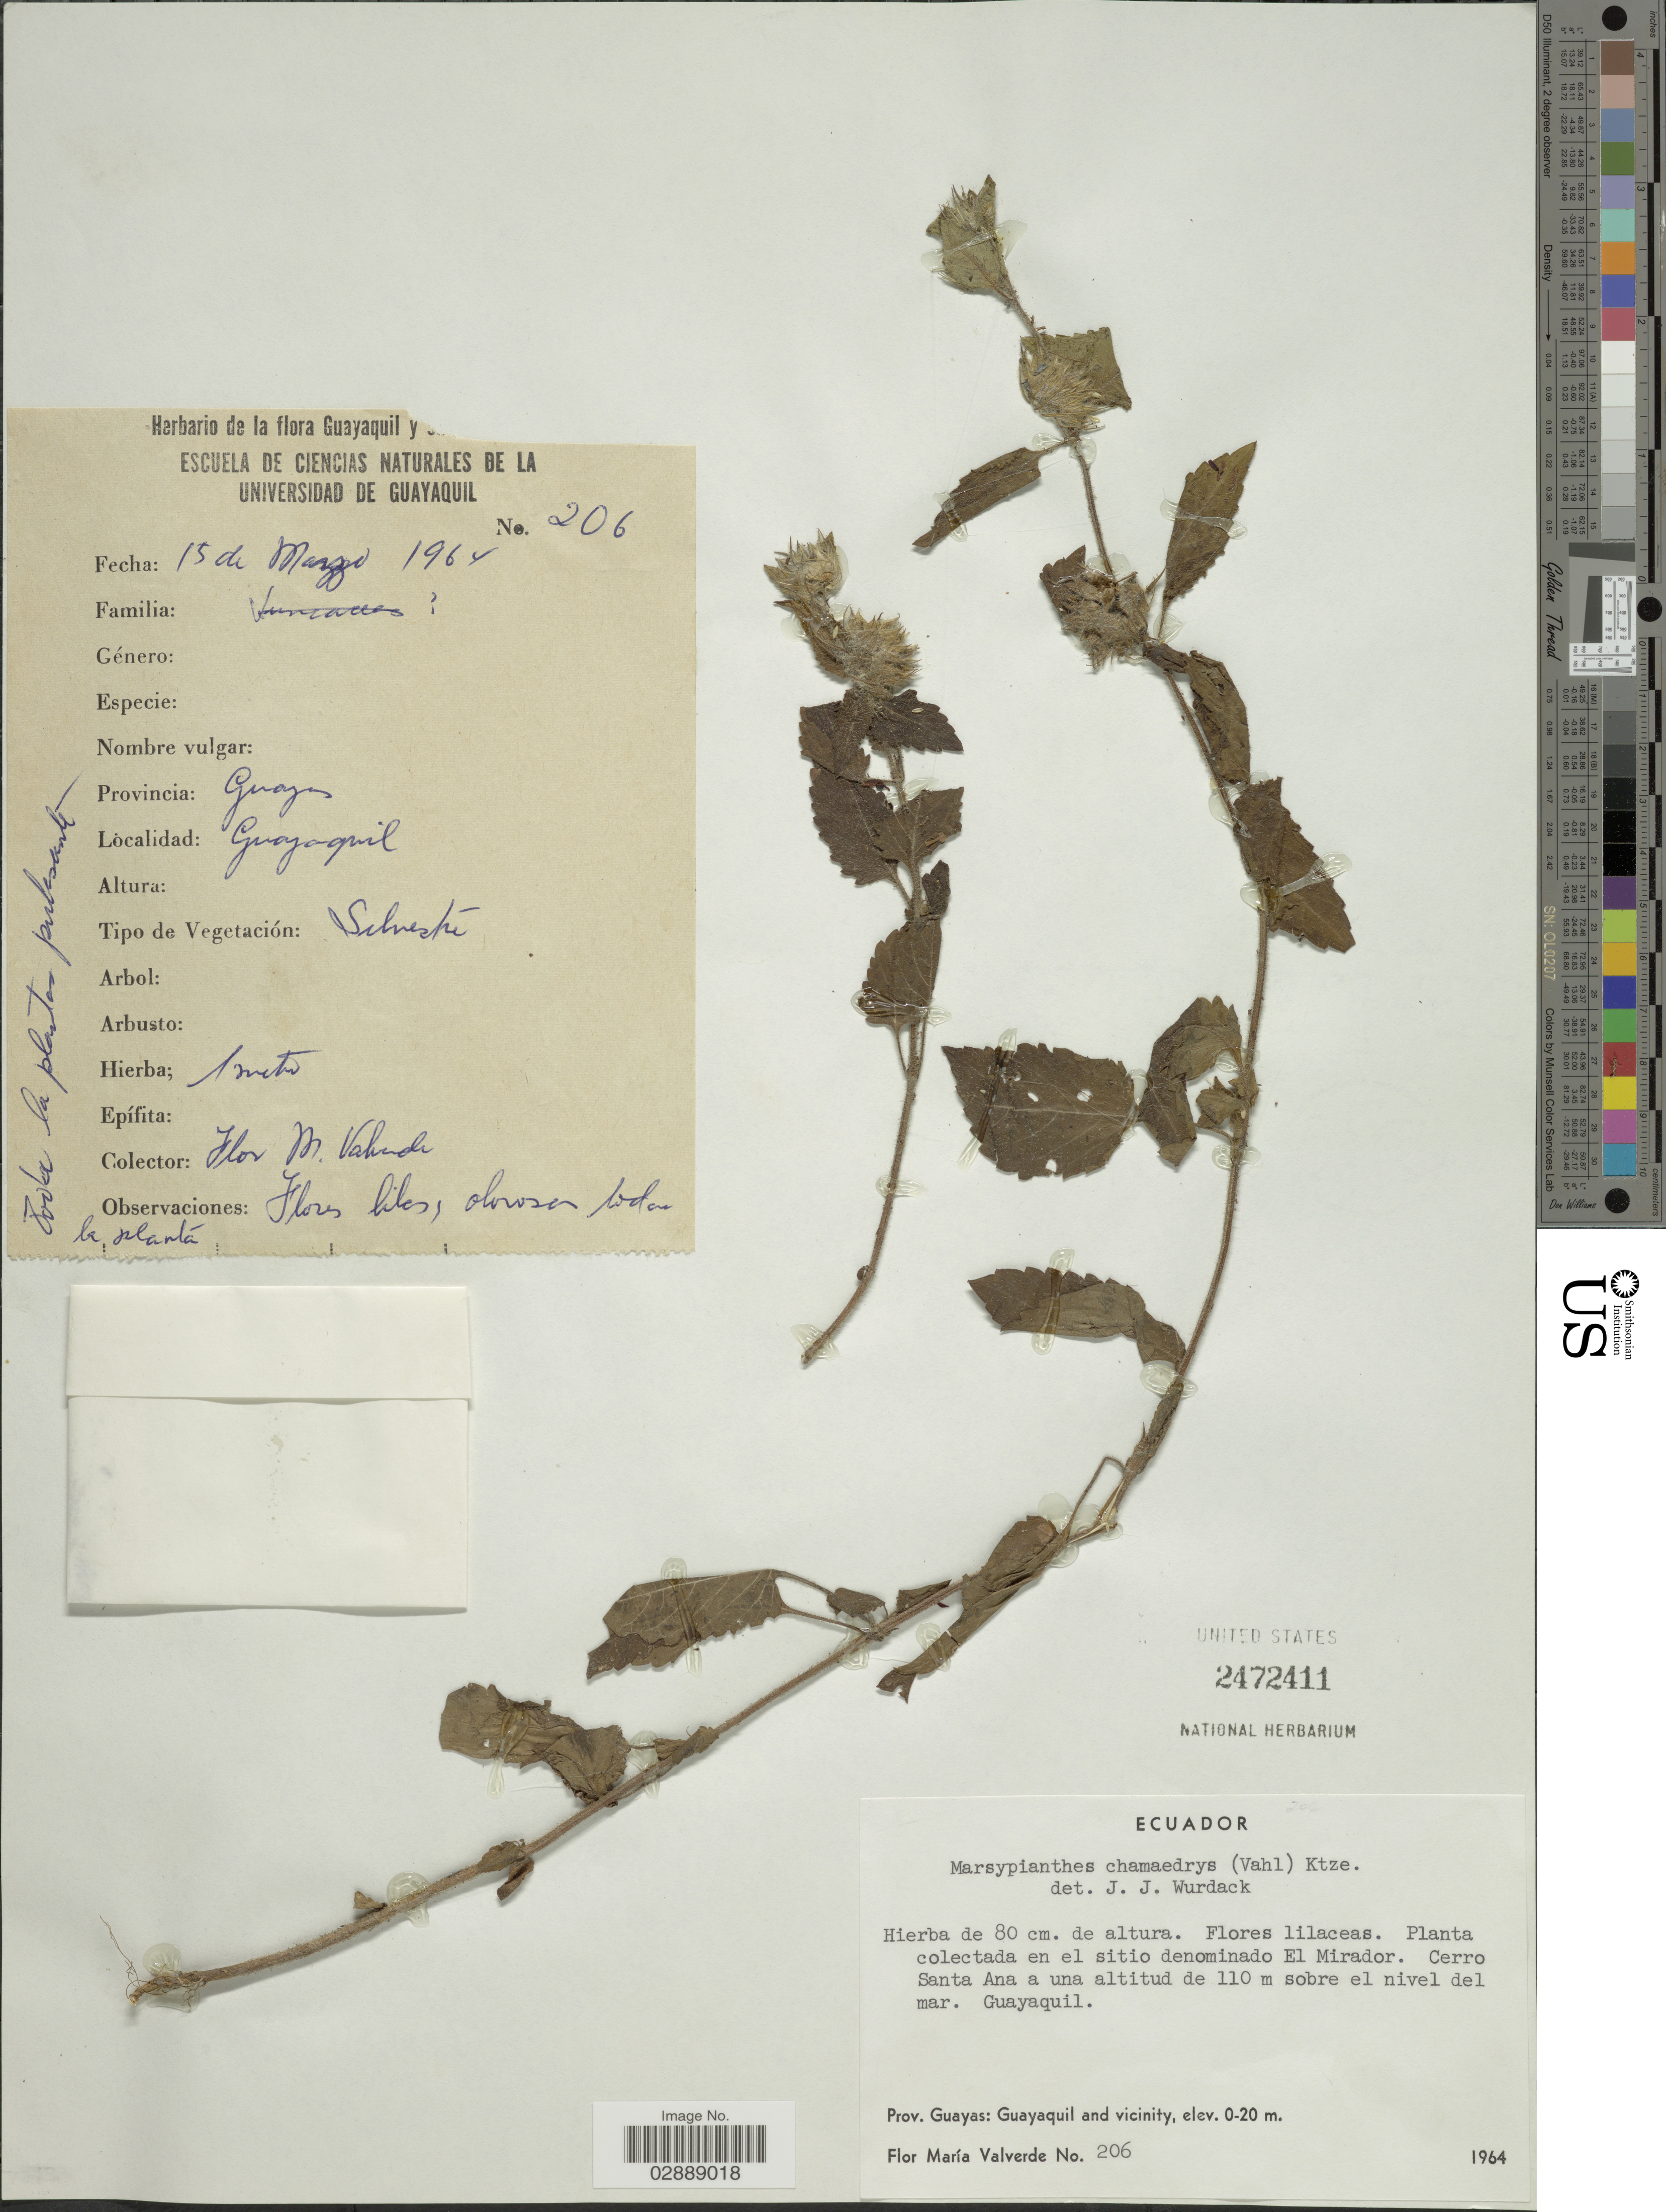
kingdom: Plantae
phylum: Tracheophyta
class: Magnoliopsida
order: Lamiales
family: Lamiaceae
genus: Marsypianthes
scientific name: Marsypianthes chamaedrys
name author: (Vahl) Kuntze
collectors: F. M. Valverde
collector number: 206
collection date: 1964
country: Ecuador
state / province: Guayas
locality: En el sitio denominado El Mirador. Cerro Santa Ana. Guayaquil and vicinity.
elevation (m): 0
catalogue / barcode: US 2472411